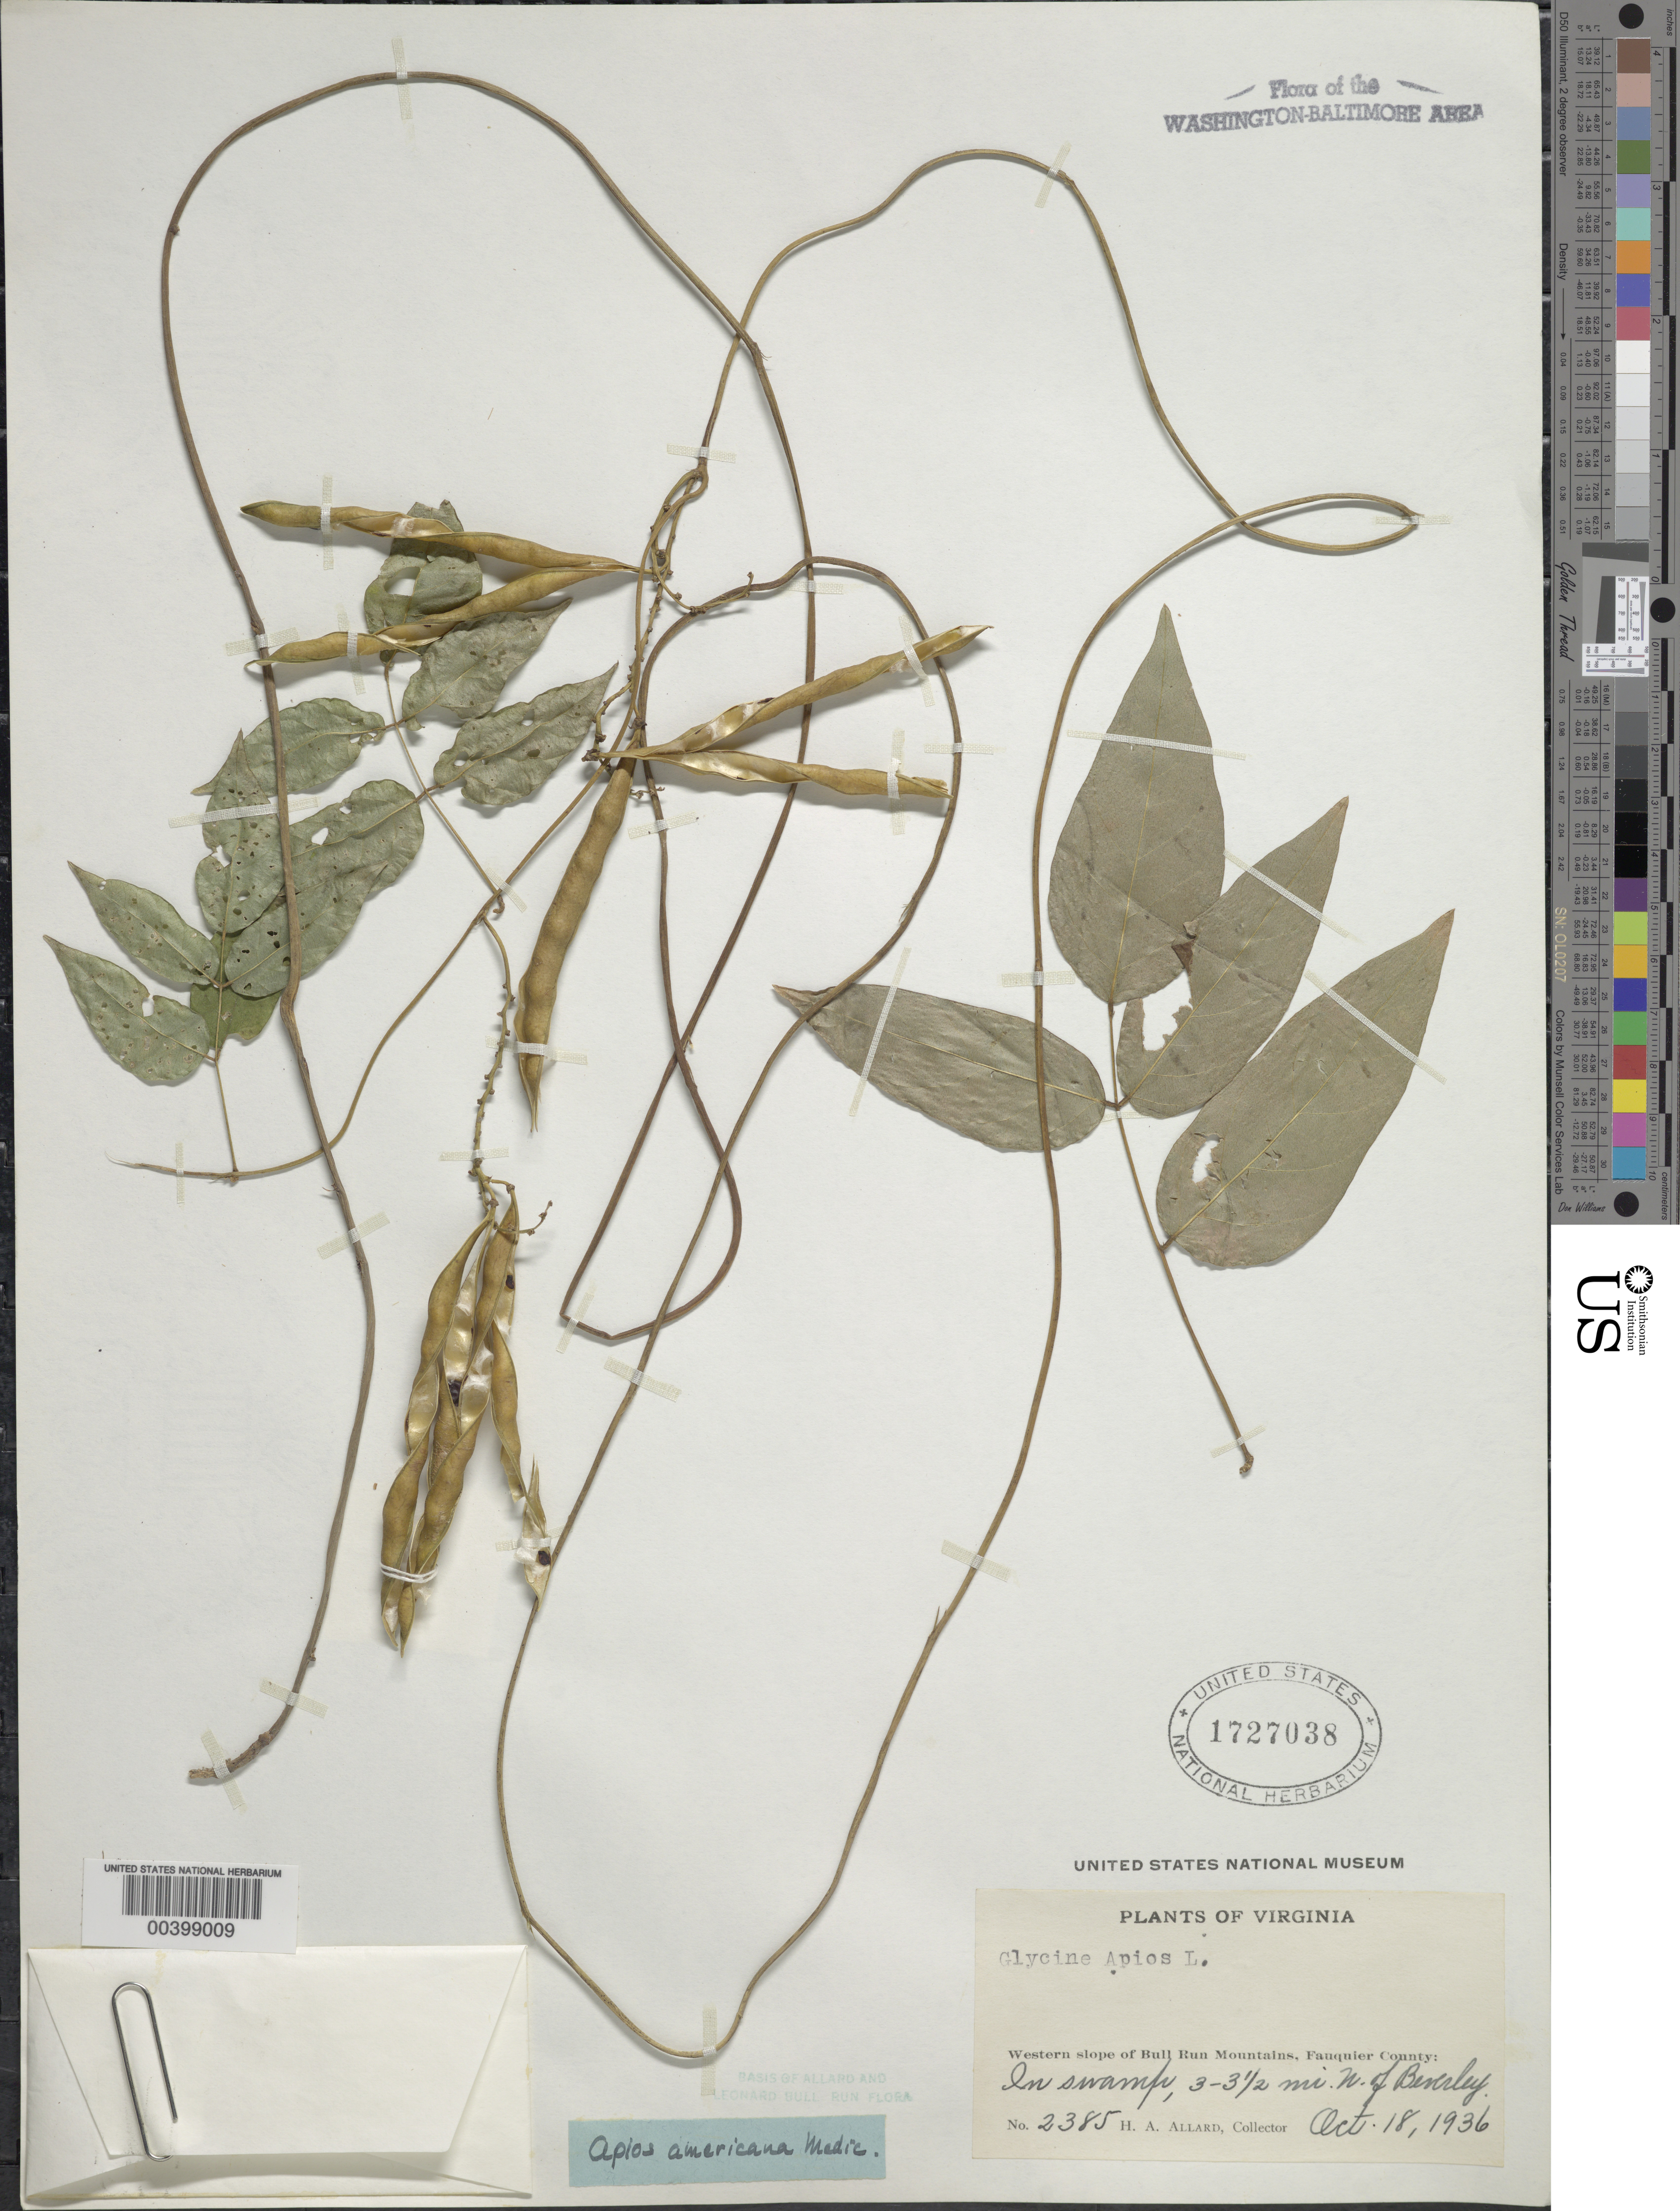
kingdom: Plantae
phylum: Tracheophyta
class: Magnoliopsida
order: Fabales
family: Fabaceae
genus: Apios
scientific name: Apios americana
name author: Medik.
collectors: H. A. Allard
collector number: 2385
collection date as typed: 18 Oct 1936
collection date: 1936-10-18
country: United States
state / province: Virginia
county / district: Fauquier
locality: North of Beverley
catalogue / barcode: US 1727038